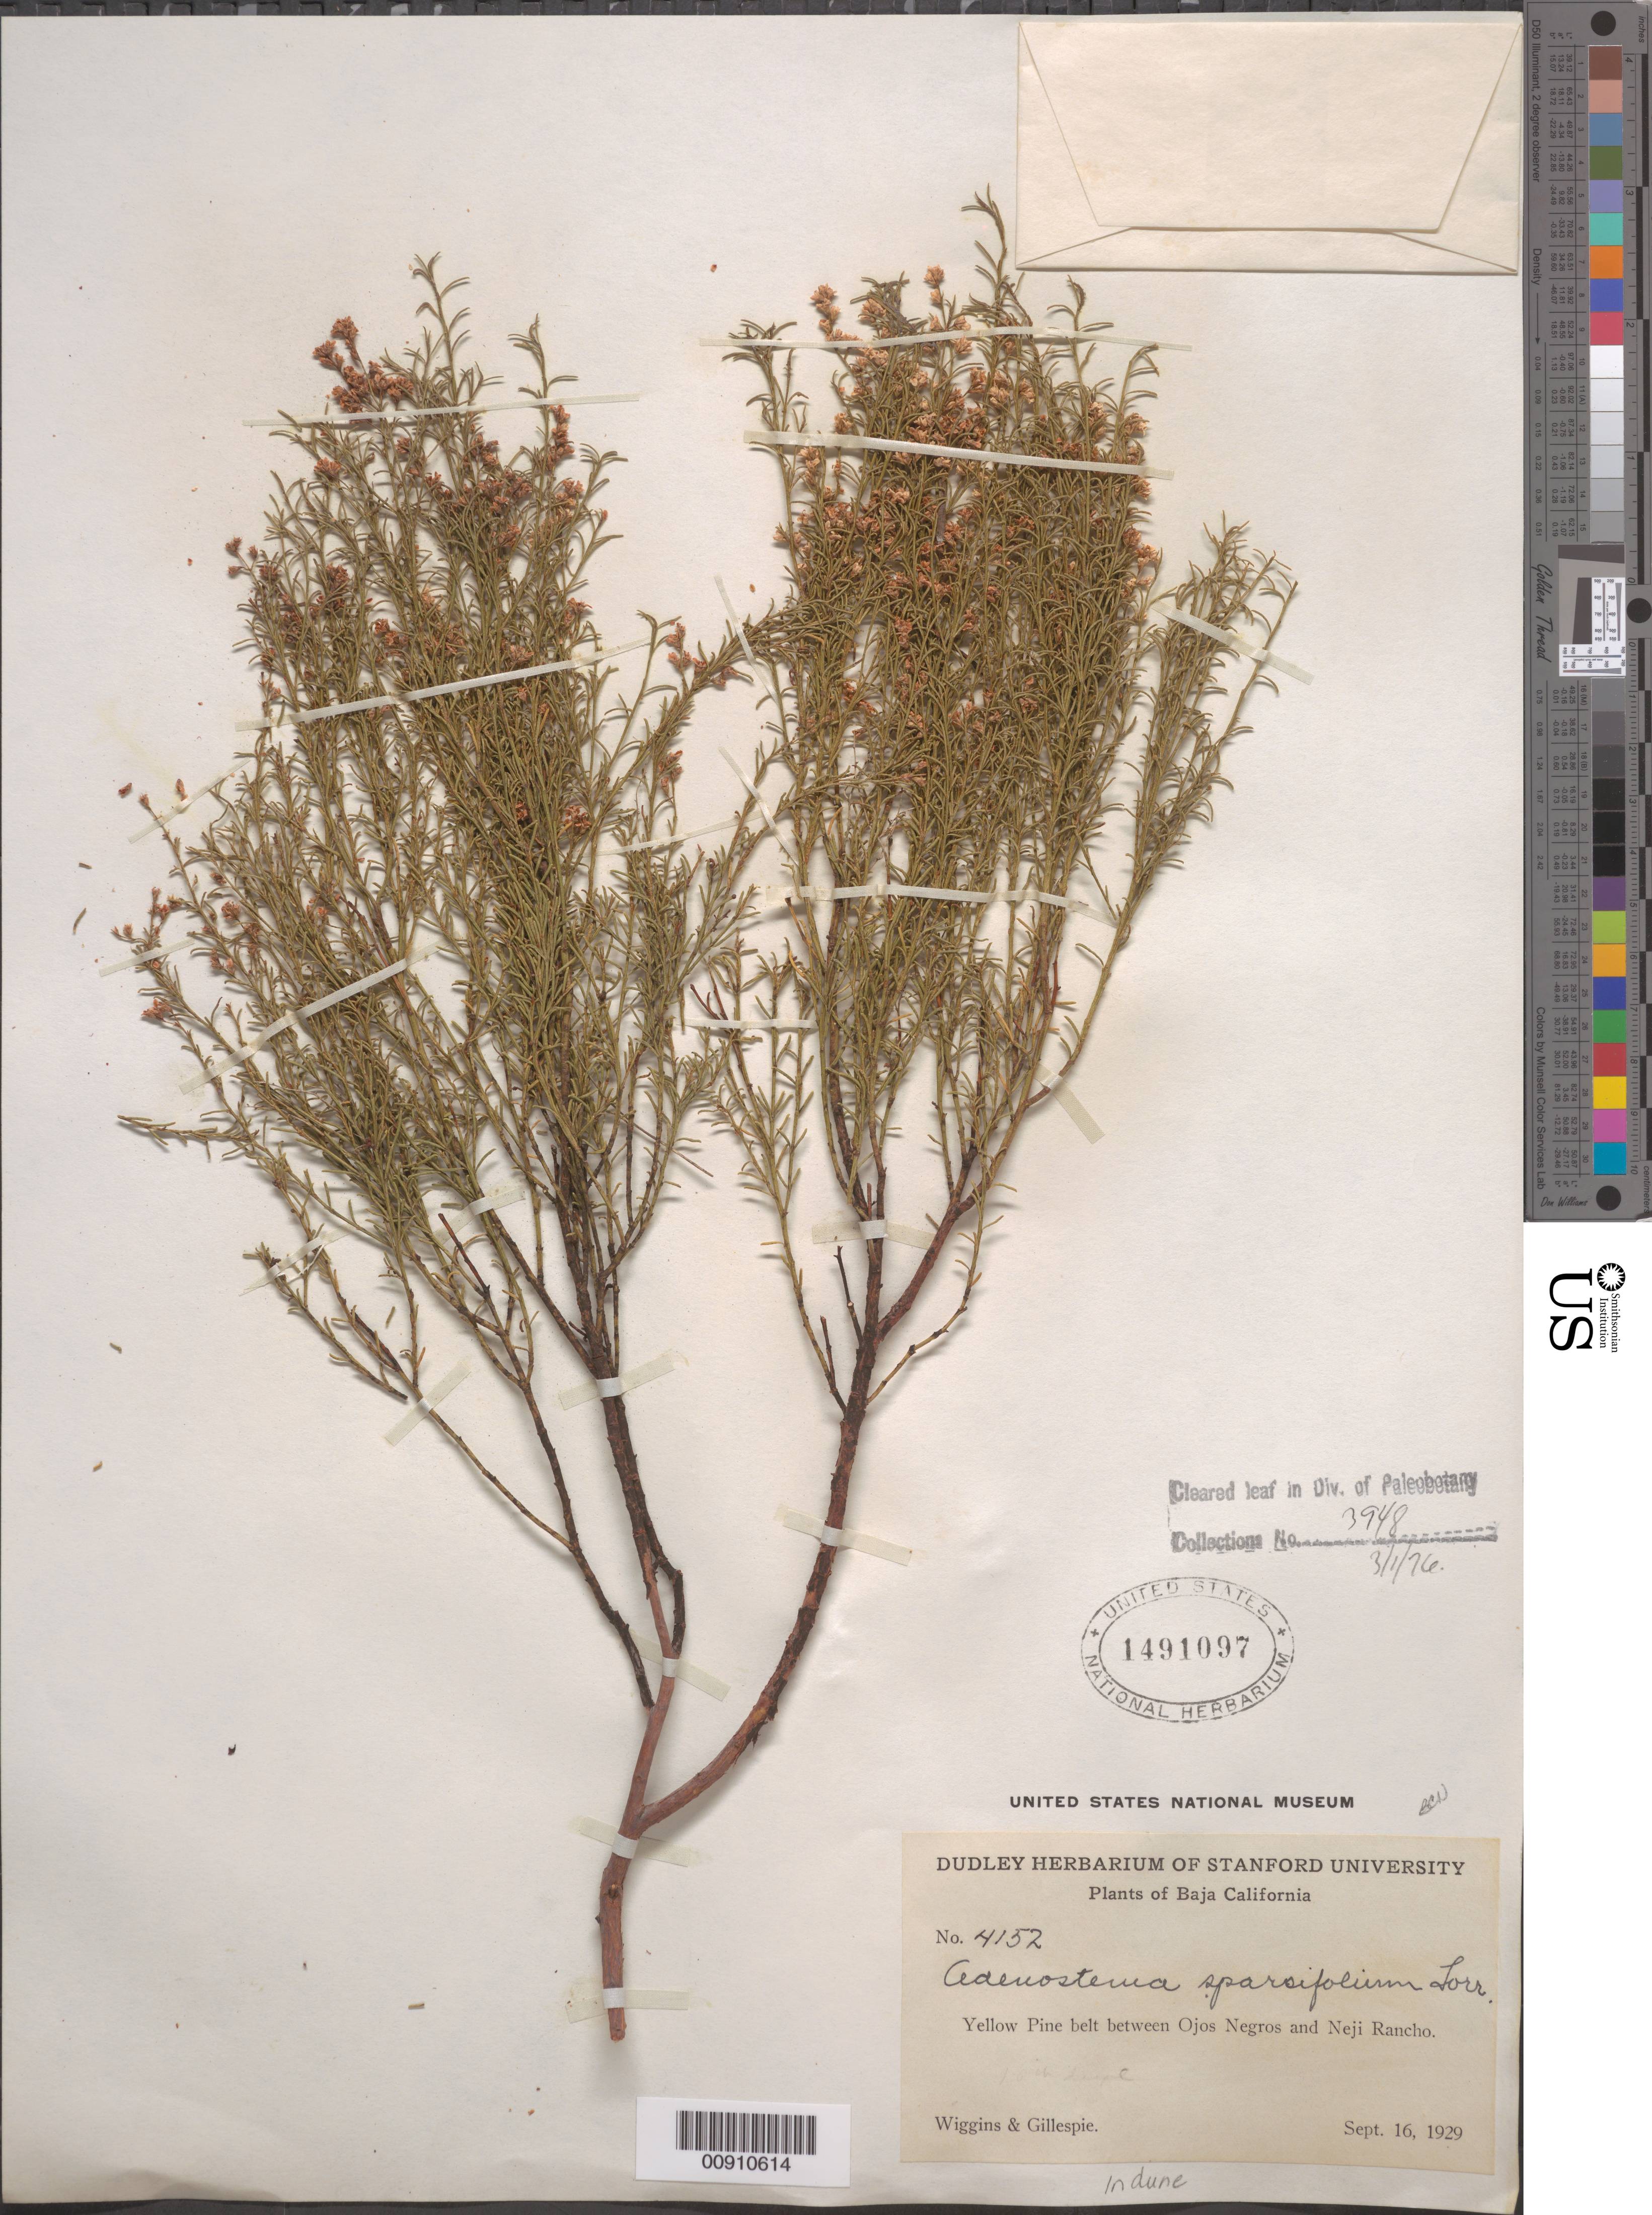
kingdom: Plantae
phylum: Tracheophyta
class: Magnoliopsida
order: Rosales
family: Rosaceae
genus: Adenostoma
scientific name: Adenostoma sparsifolium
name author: Torr.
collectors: -- Wiggins & -- Gillespie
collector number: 4152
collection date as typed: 16 Sep 1929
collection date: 1929-09-16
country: Mexico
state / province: Baja California Norte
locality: Between Ojos Negros and Neji Rancho. Baja California.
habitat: Yellow Pine belt. In dune.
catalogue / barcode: US 1491097